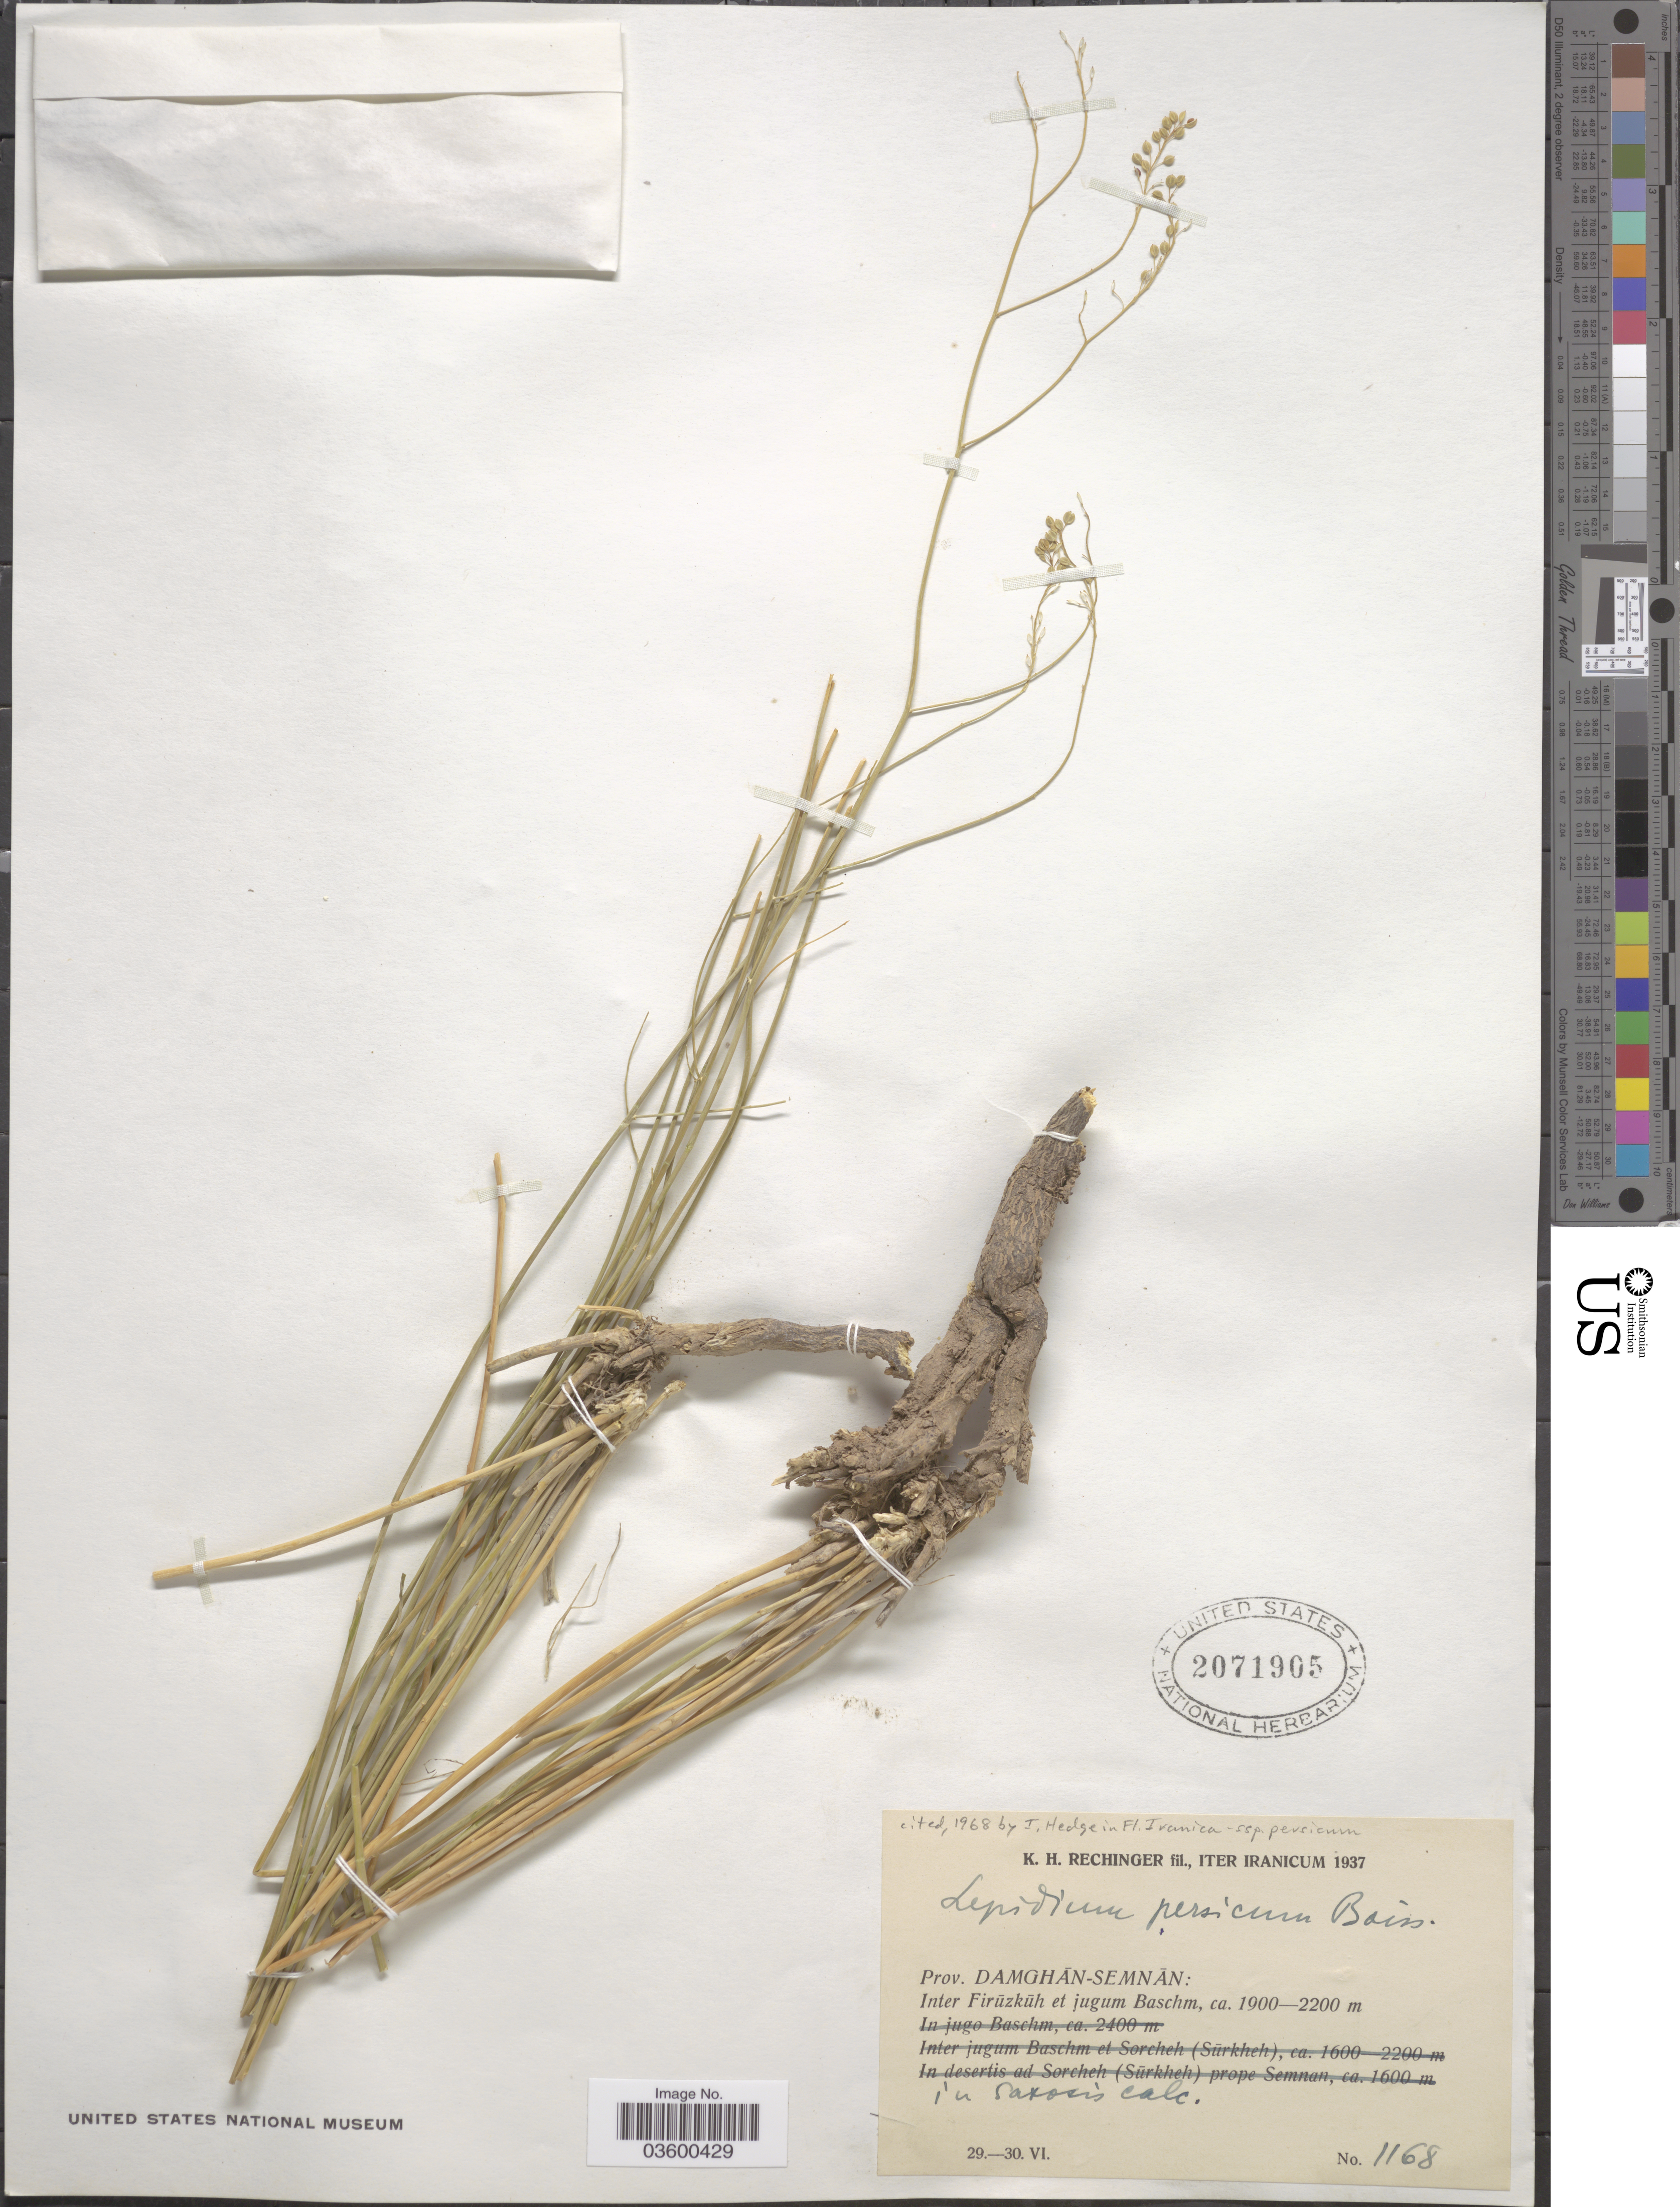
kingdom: Plantae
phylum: Tracheophyta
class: Magnoliopsida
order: Brassicales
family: Brassicaceae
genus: Lepidium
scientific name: Lepidium persicum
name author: Boiss.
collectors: K. H. Rechinger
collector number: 1168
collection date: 1937-06-29/1937-06-30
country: Iran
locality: Prov. Damghān-Semnān: Inter Firūzkūh et jugum Baschm.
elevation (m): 1900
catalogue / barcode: US 2071905